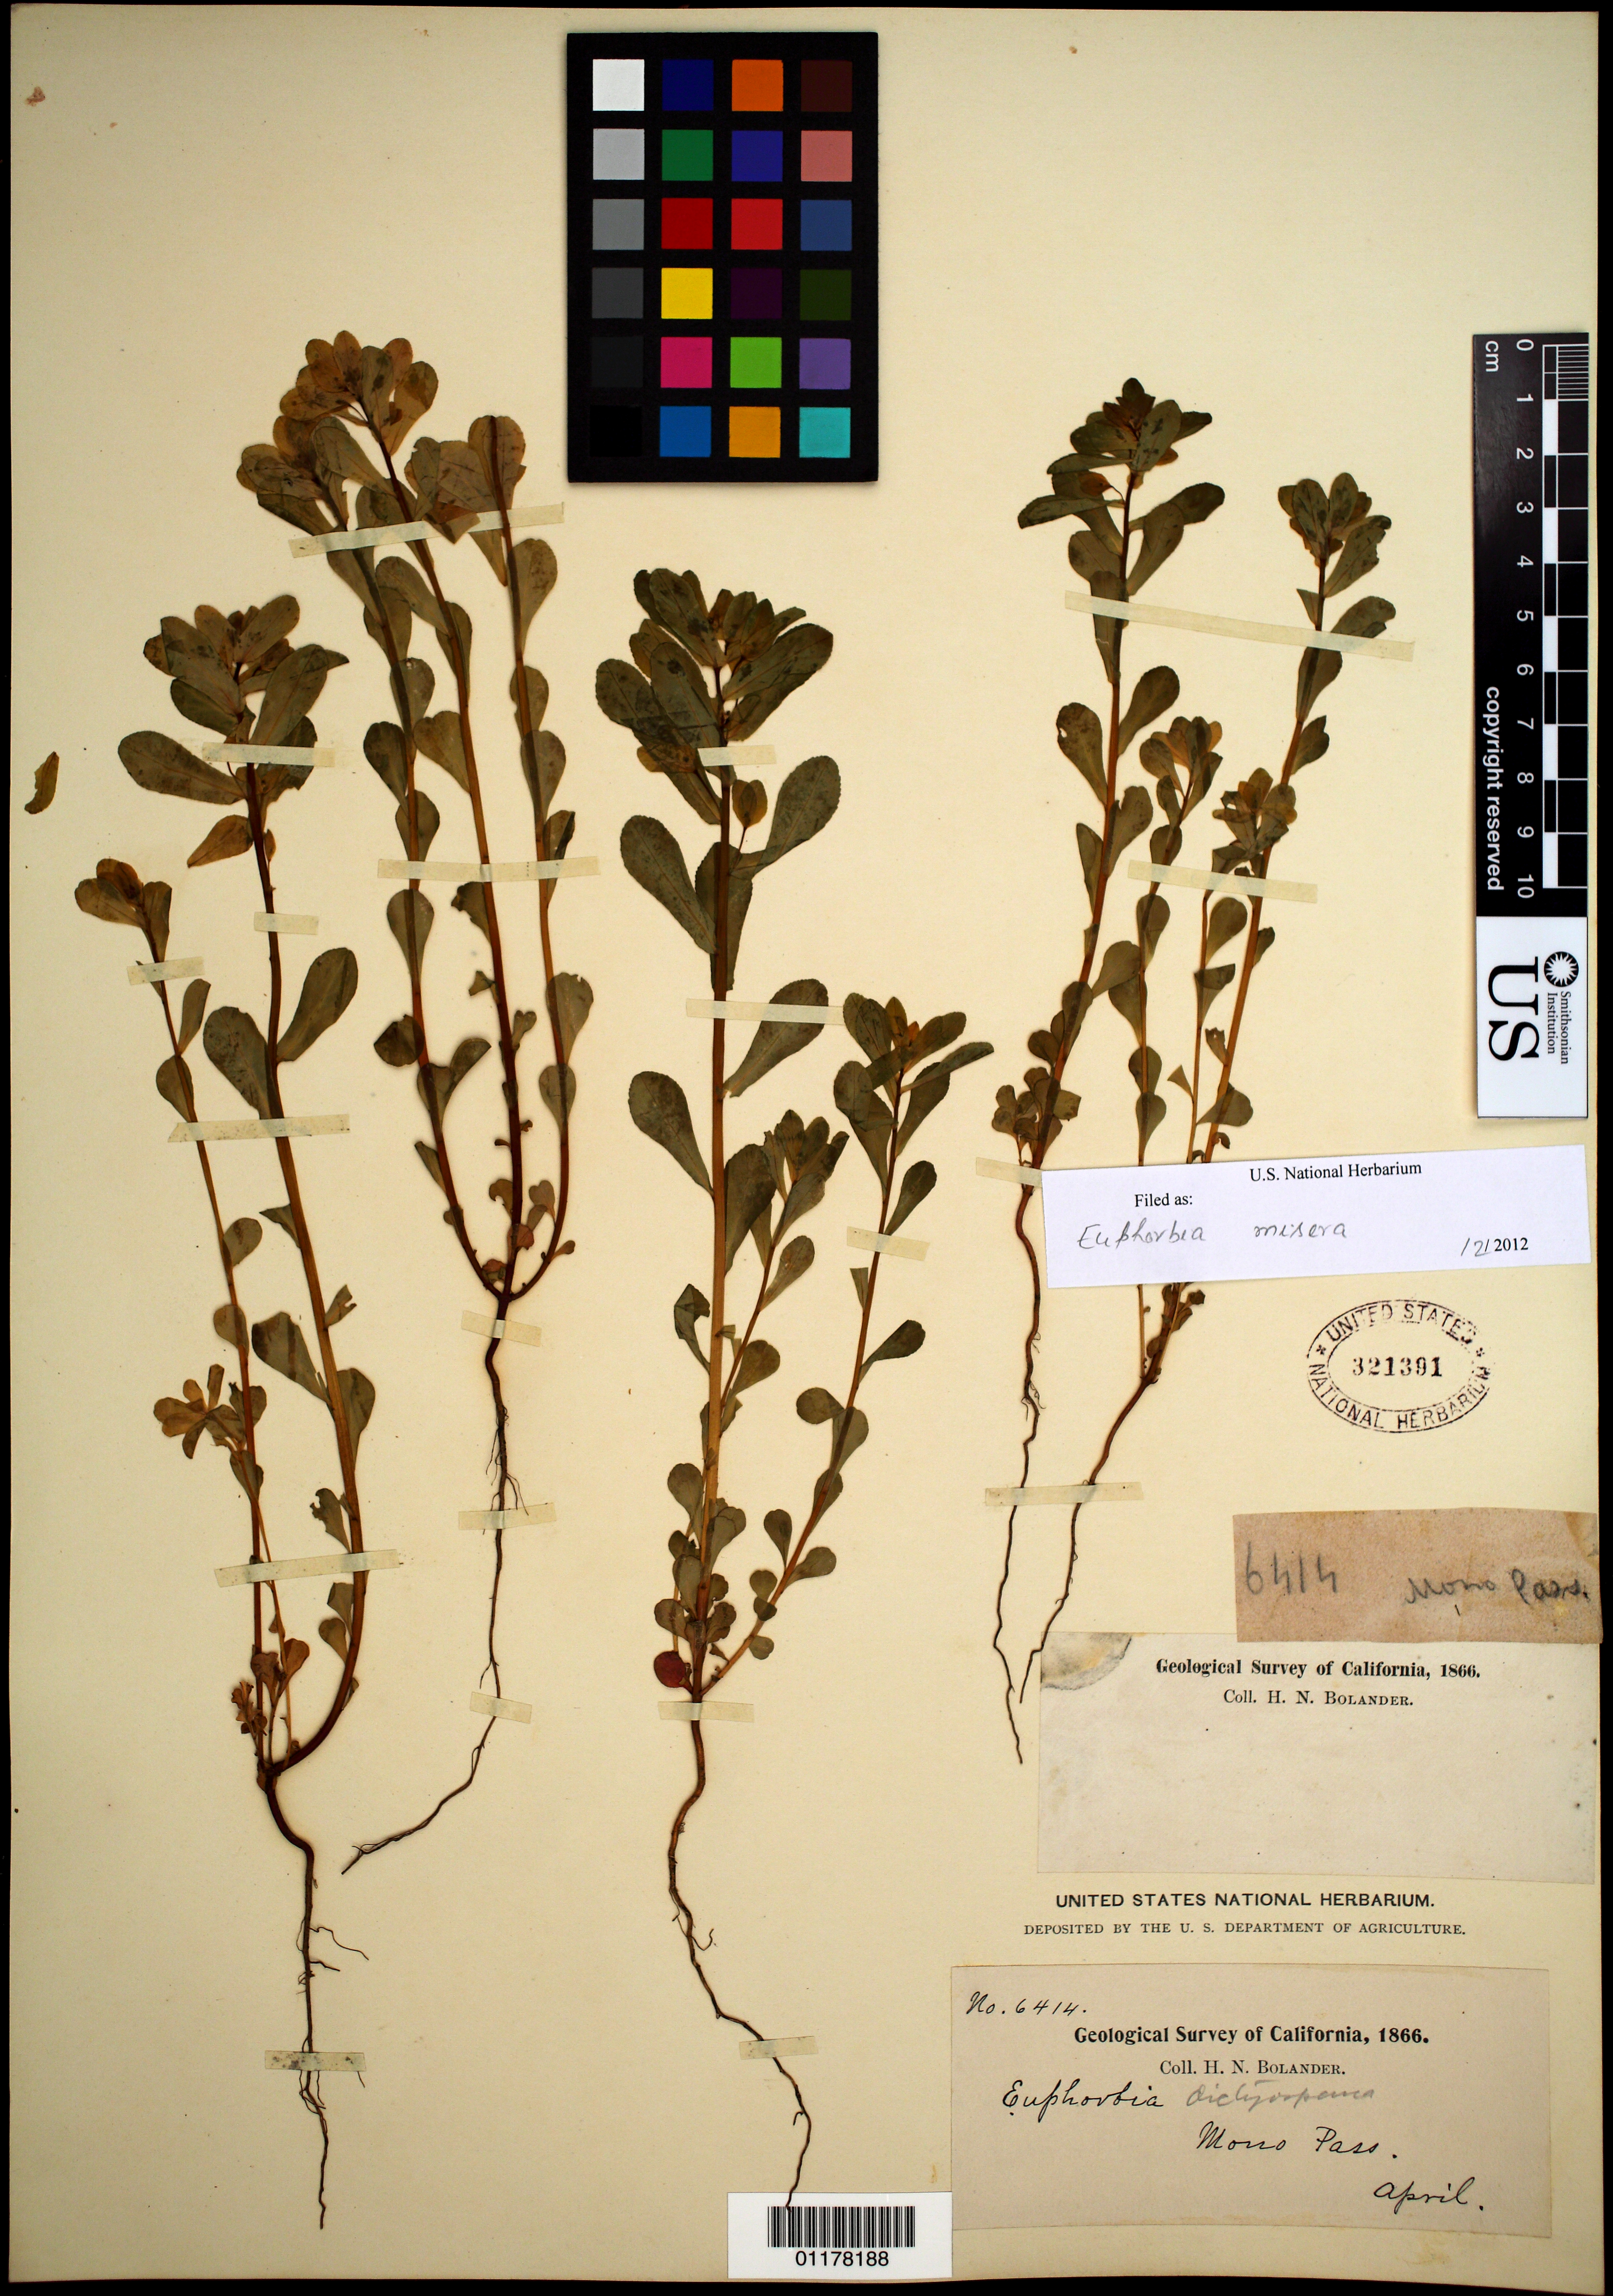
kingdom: Plantae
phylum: Tracheophyta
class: Magnoliopsida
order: Malpighiales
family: Euphorbiaceae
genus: Euphorbia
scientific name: Euphorbia misera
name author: Benth.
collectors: H. Bolander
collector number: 6414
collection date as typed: Apr 1866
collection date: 1866-04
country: United States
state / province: California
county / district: Mono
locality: Mono Pass.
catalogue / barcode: US 321391